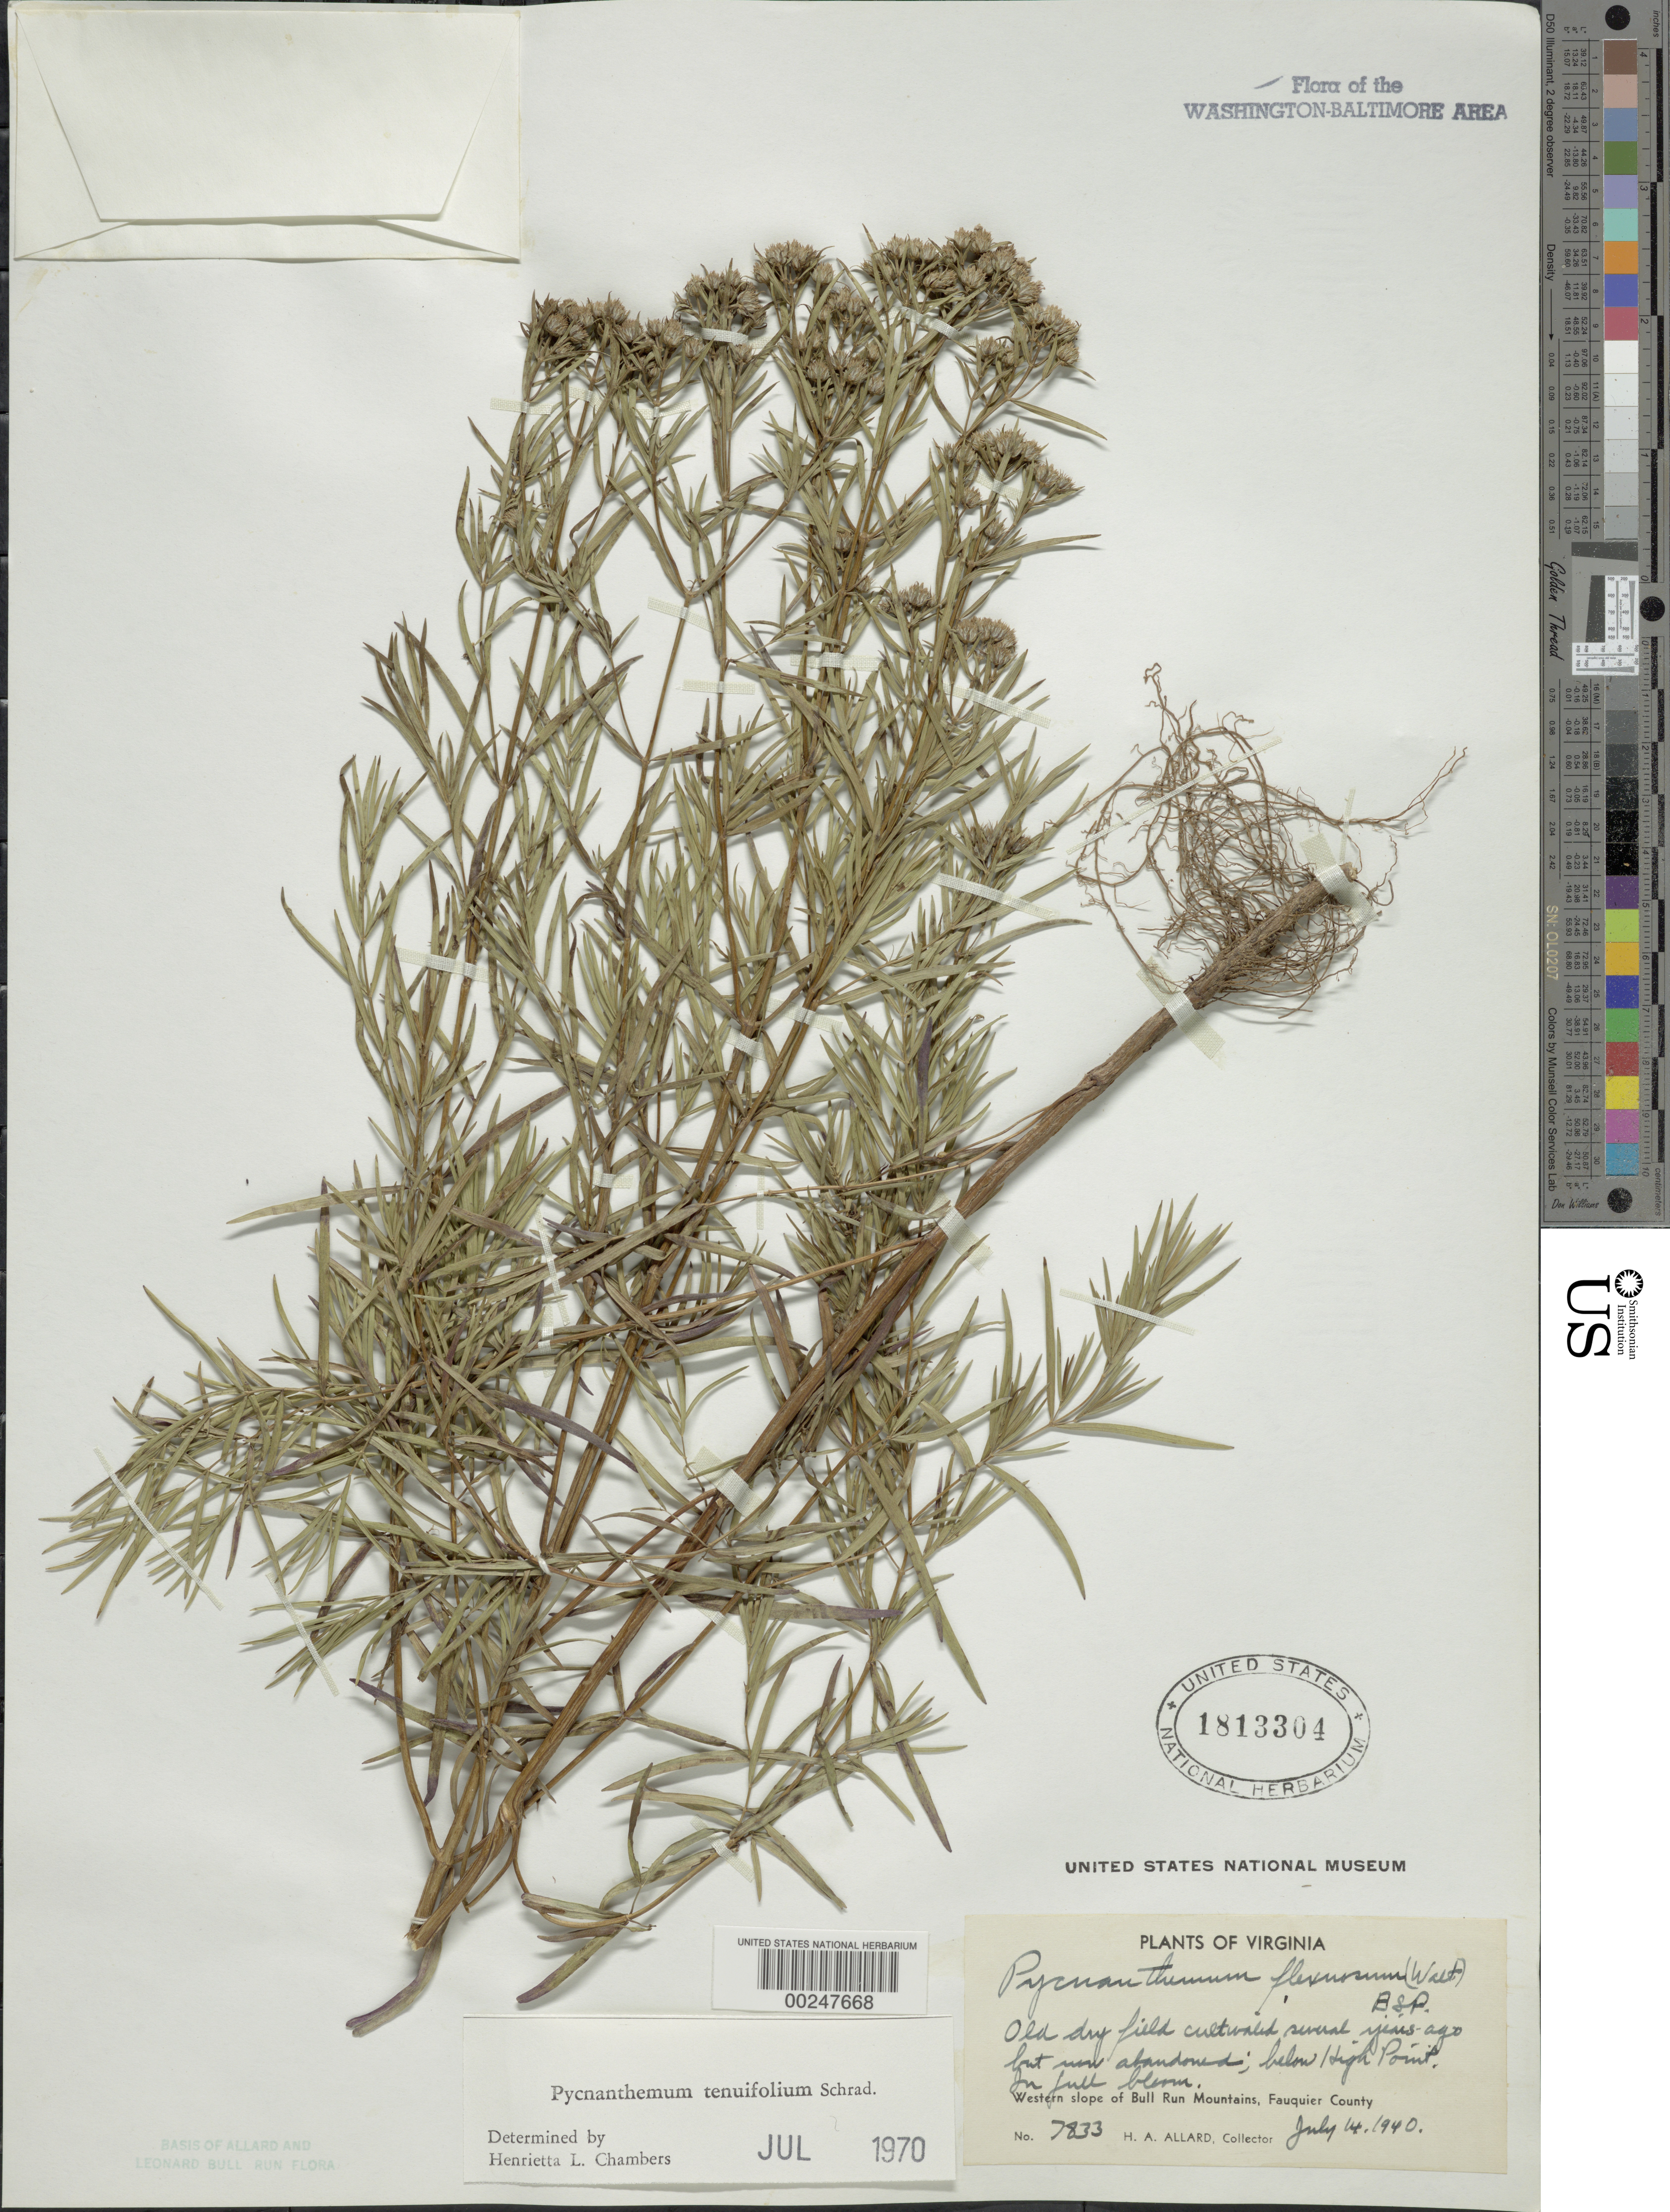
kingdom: Plantae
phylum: Tracheophyta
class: Magnoliopsida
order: Lamiales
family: Lamiaceae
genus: Pycnanthemum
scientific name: Pycnanthemum tenuifolium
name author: Schrad.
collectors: H. A. Allard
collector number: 7833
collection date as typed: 14 Jul 1940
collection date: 1940-07-14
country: United States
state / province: Virginia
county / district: Fauquier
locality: Below High Point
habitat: Old dry field cultivated several years ago, but now abandoned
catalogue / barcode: US 1813304